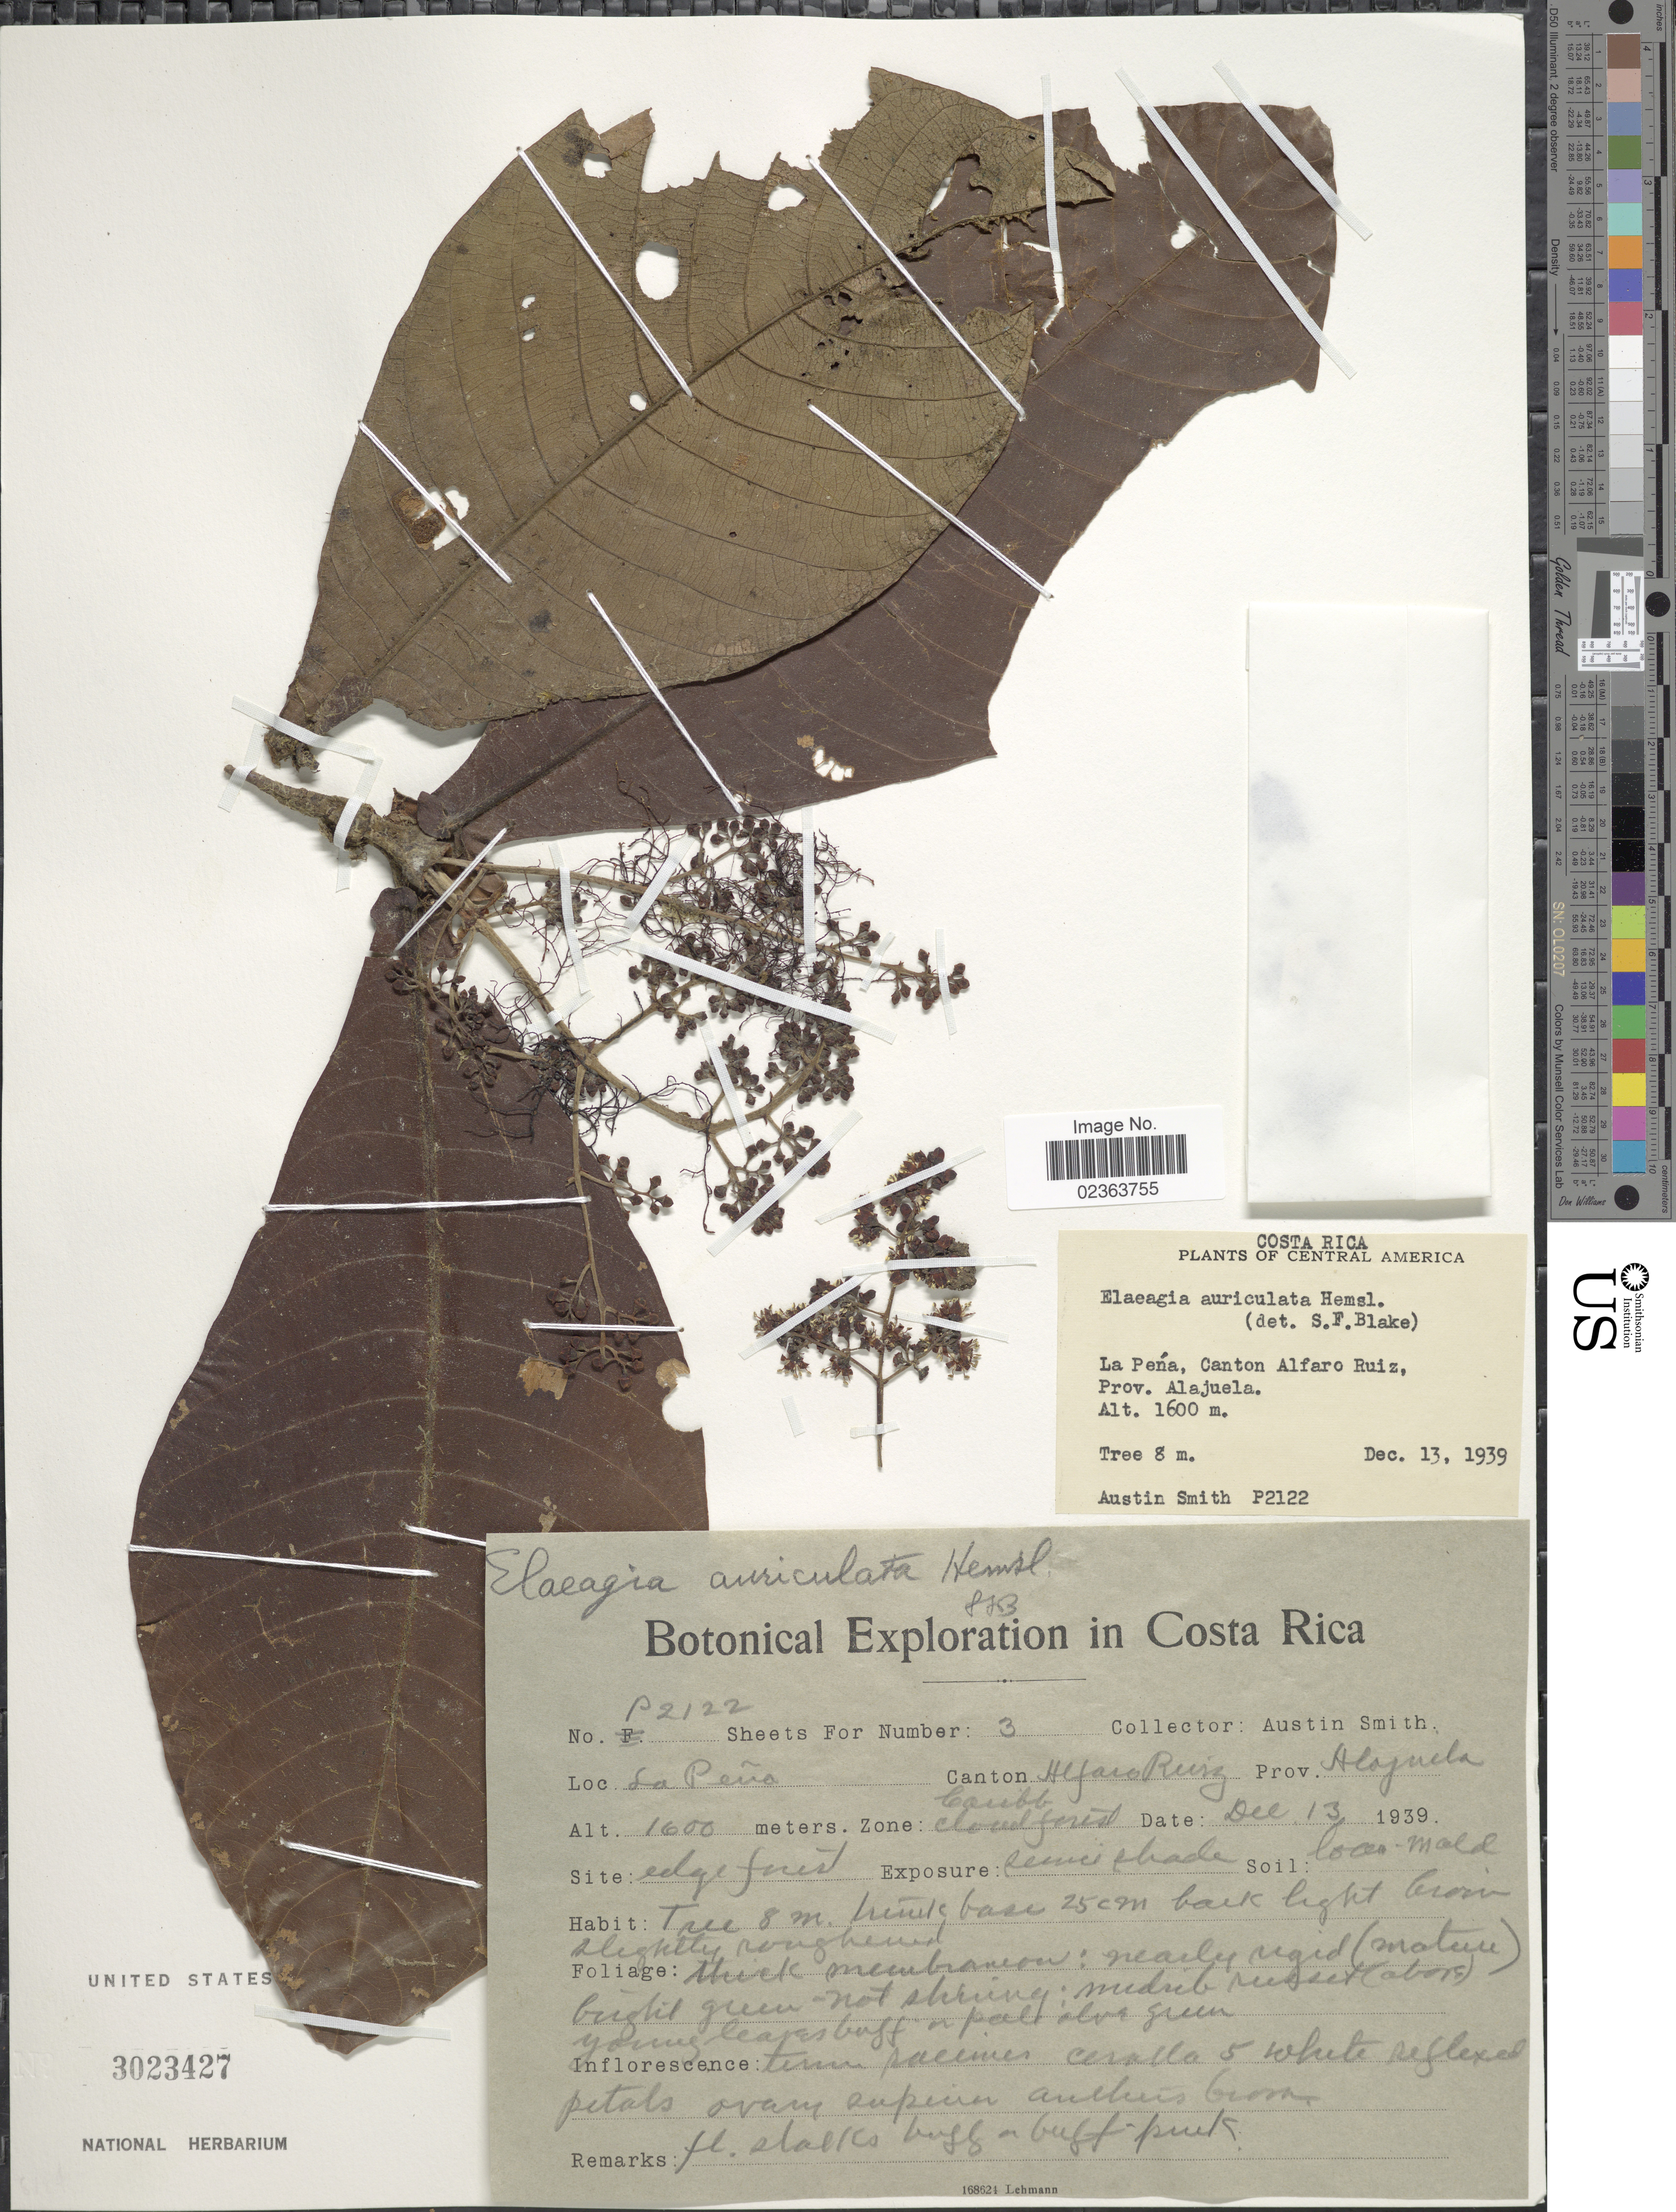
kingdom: Plantae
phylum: Tracheophyta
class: Magnoliopsida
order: Gentianales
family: Rubiaceae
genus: Elaeagia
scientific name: Elaeagia auriculata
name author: Hemsl.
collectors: Aust P. Smith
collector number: P2122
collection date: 1939-12-13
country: Costa Rica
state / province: Alajuela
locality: La Pena, Canton Alfaro Ruiz, Prov. Alajuela, Central America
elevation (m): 1600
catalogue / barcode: US 3023427